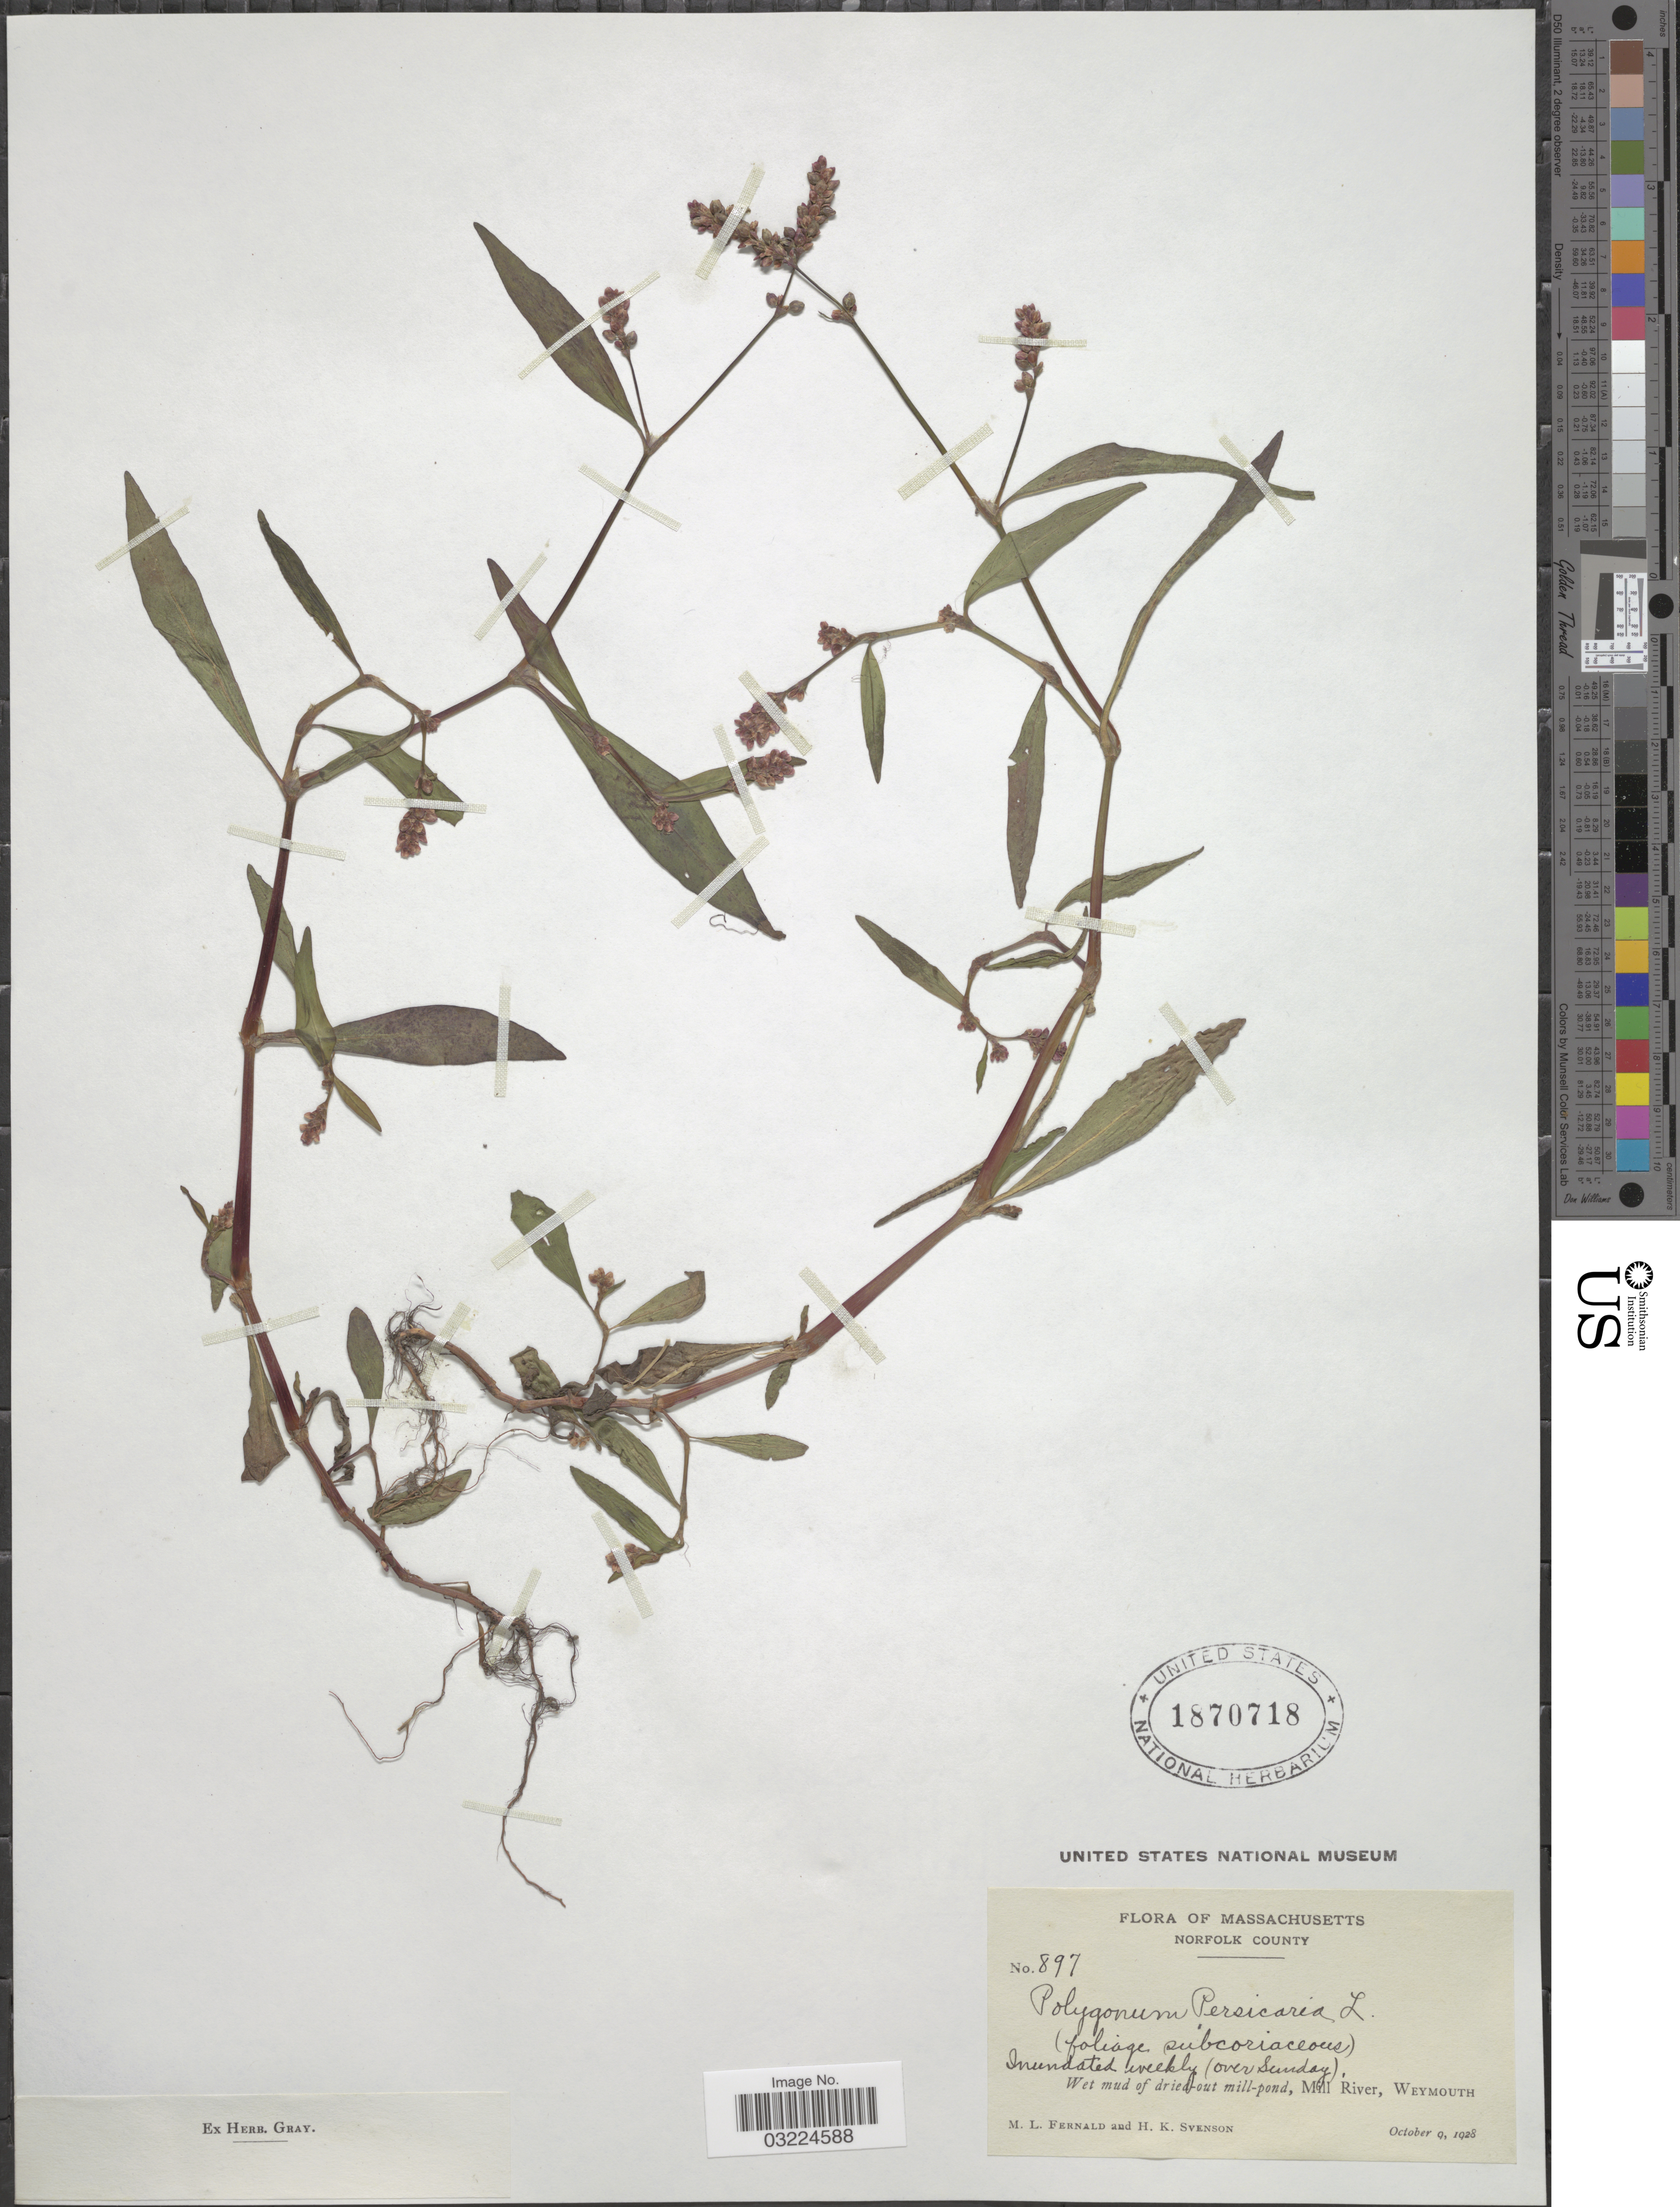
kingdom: Plantae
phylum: Tracheophyta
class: Magnoliopsida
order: Caryophyllales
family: Polygonaceae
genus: Persicaria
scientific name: Persicaria maculosa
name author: S.F. Gray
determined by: Atha, D. E.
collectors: M. L. Fernald & H. K. Svenson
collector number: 897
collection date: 1928-10-09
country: United States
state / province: Massachusetts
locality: Norfolk County. Wet mud of dried-out mill-pond, Mill River, Weymouth.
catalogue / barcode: US 1870718